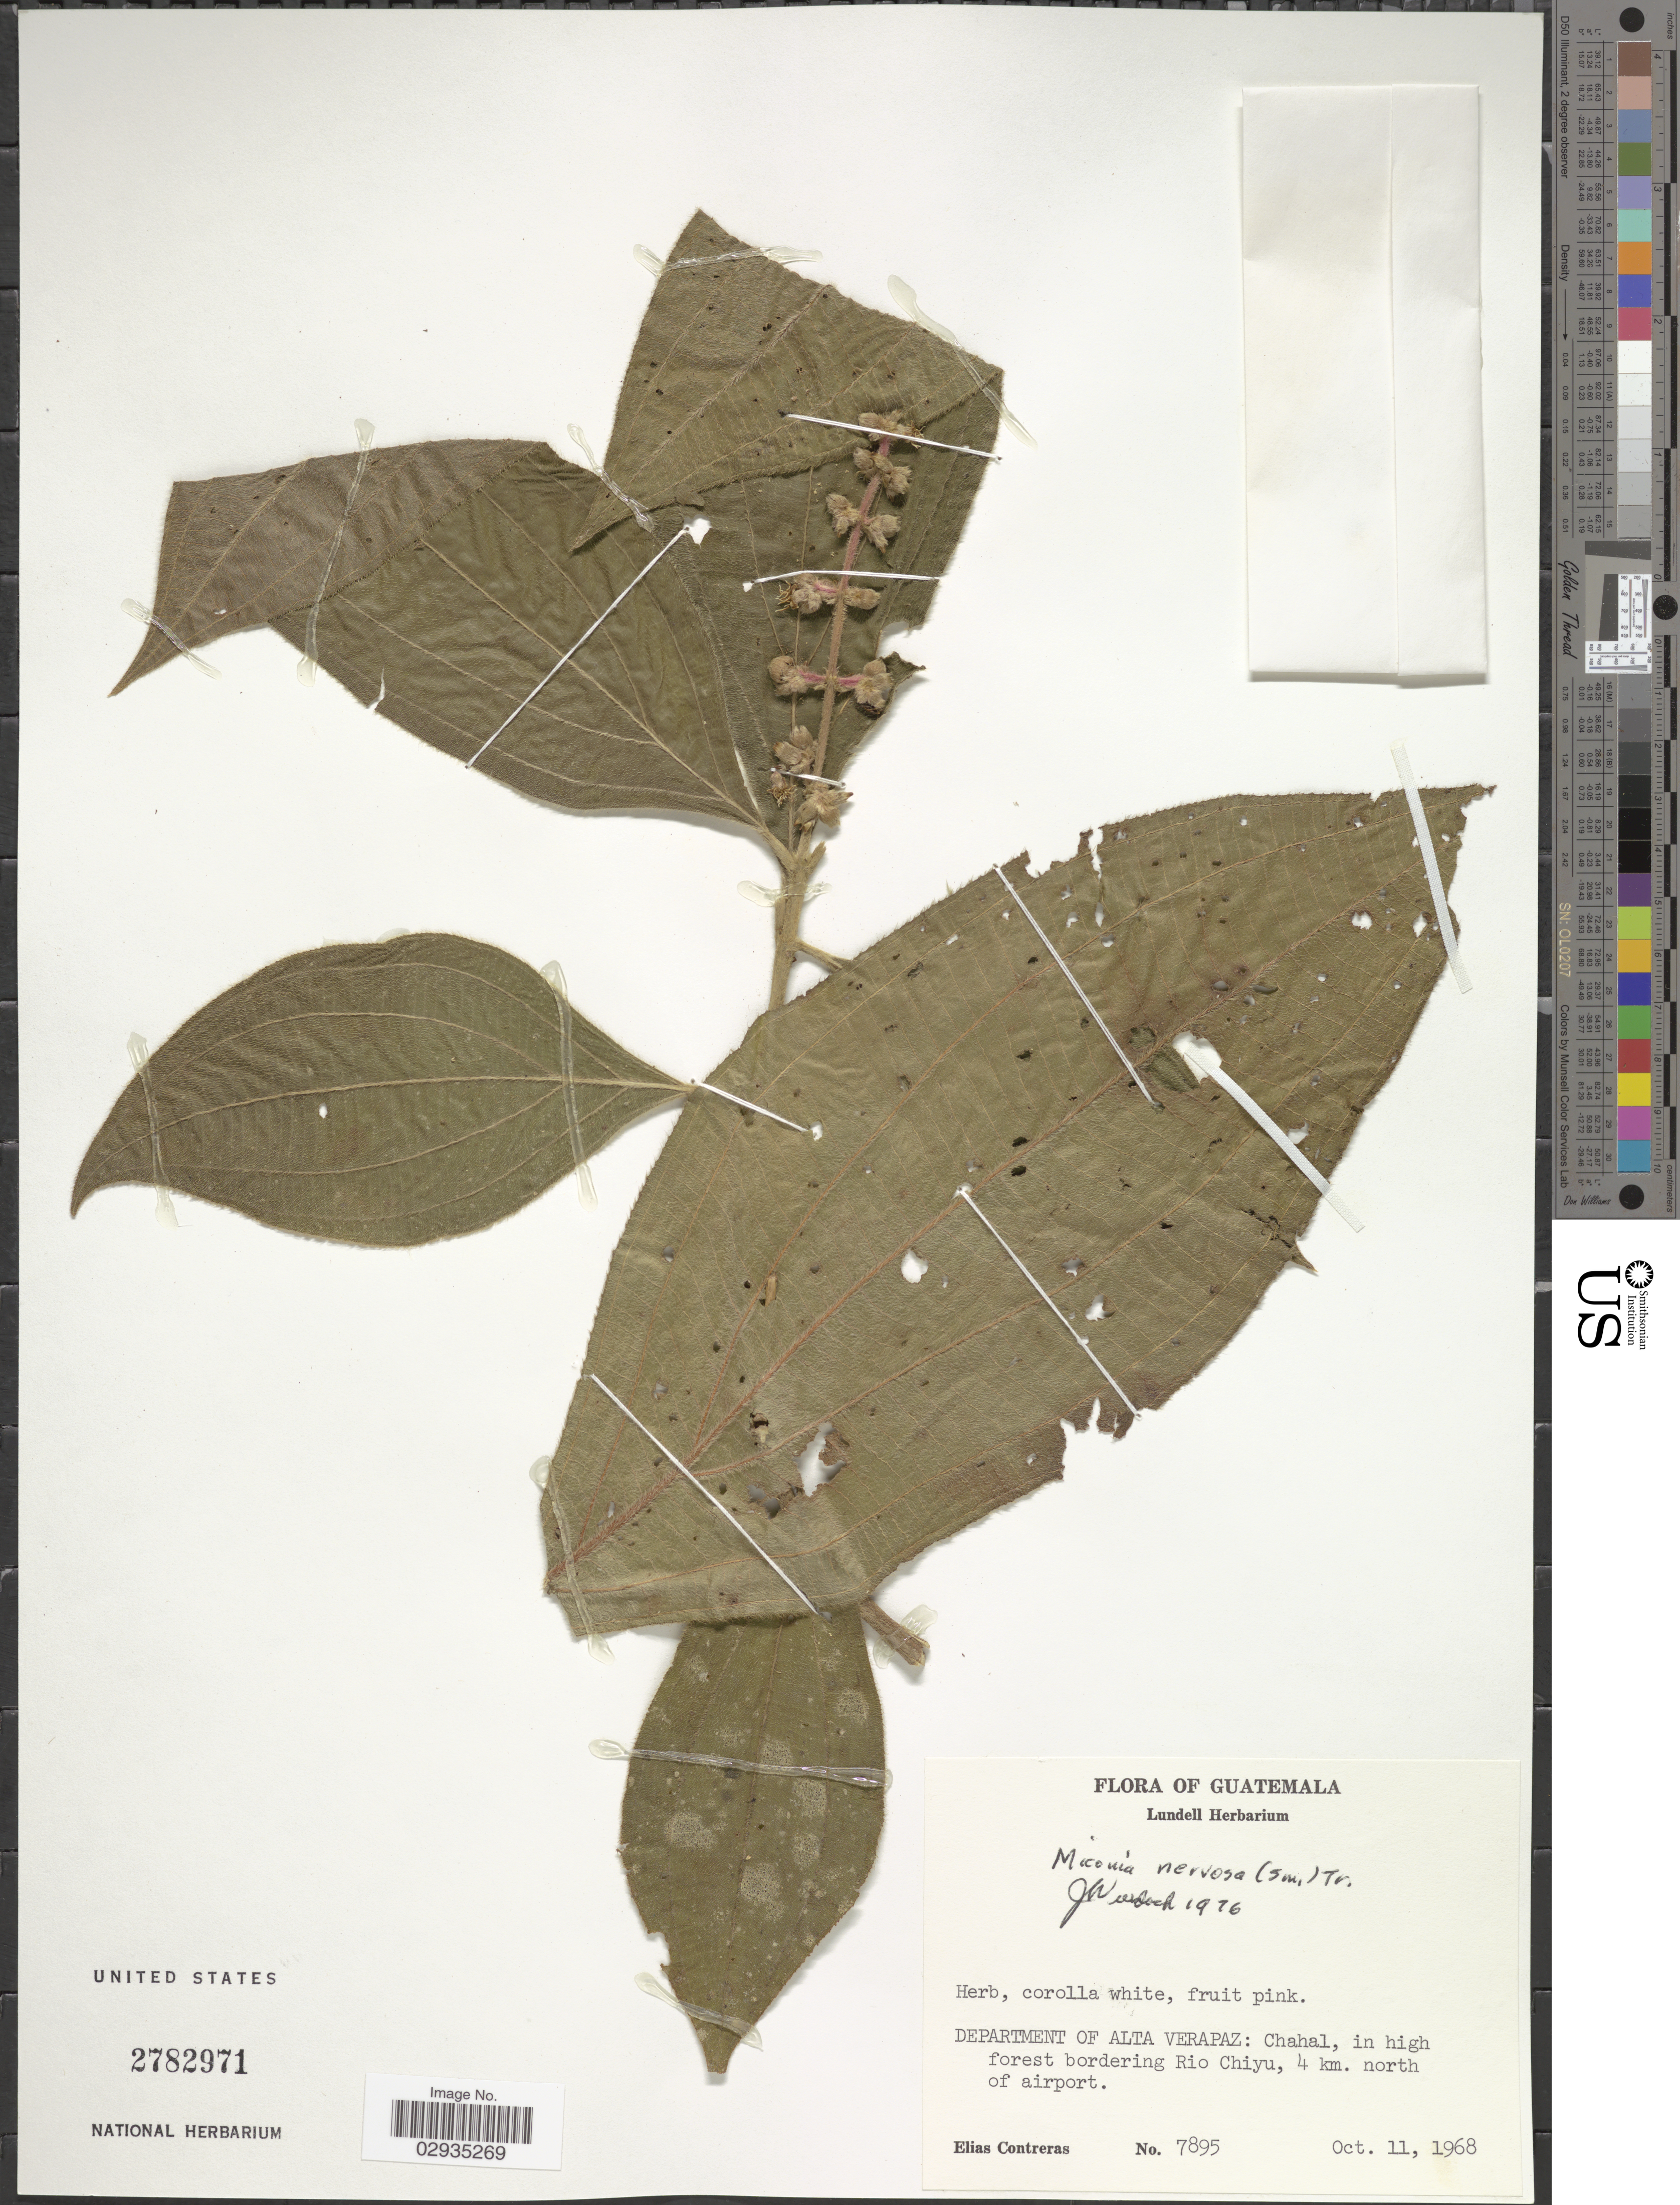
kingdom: Plantae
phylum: Tracheophyta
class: Magnoliopsida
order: Myrtales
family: Melastomataceae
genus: Miconia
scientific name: Miconia nervosa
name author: (Sm.) Triana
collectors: E. Contreras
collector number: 7895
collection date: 1968-10-11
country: Guatemala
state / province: Alta Verapaz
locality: Department of Alta Verapaz, Chahal, in high forest bordering Rio Chiyu, 4 km. north of airport.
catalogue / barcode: US 2782971